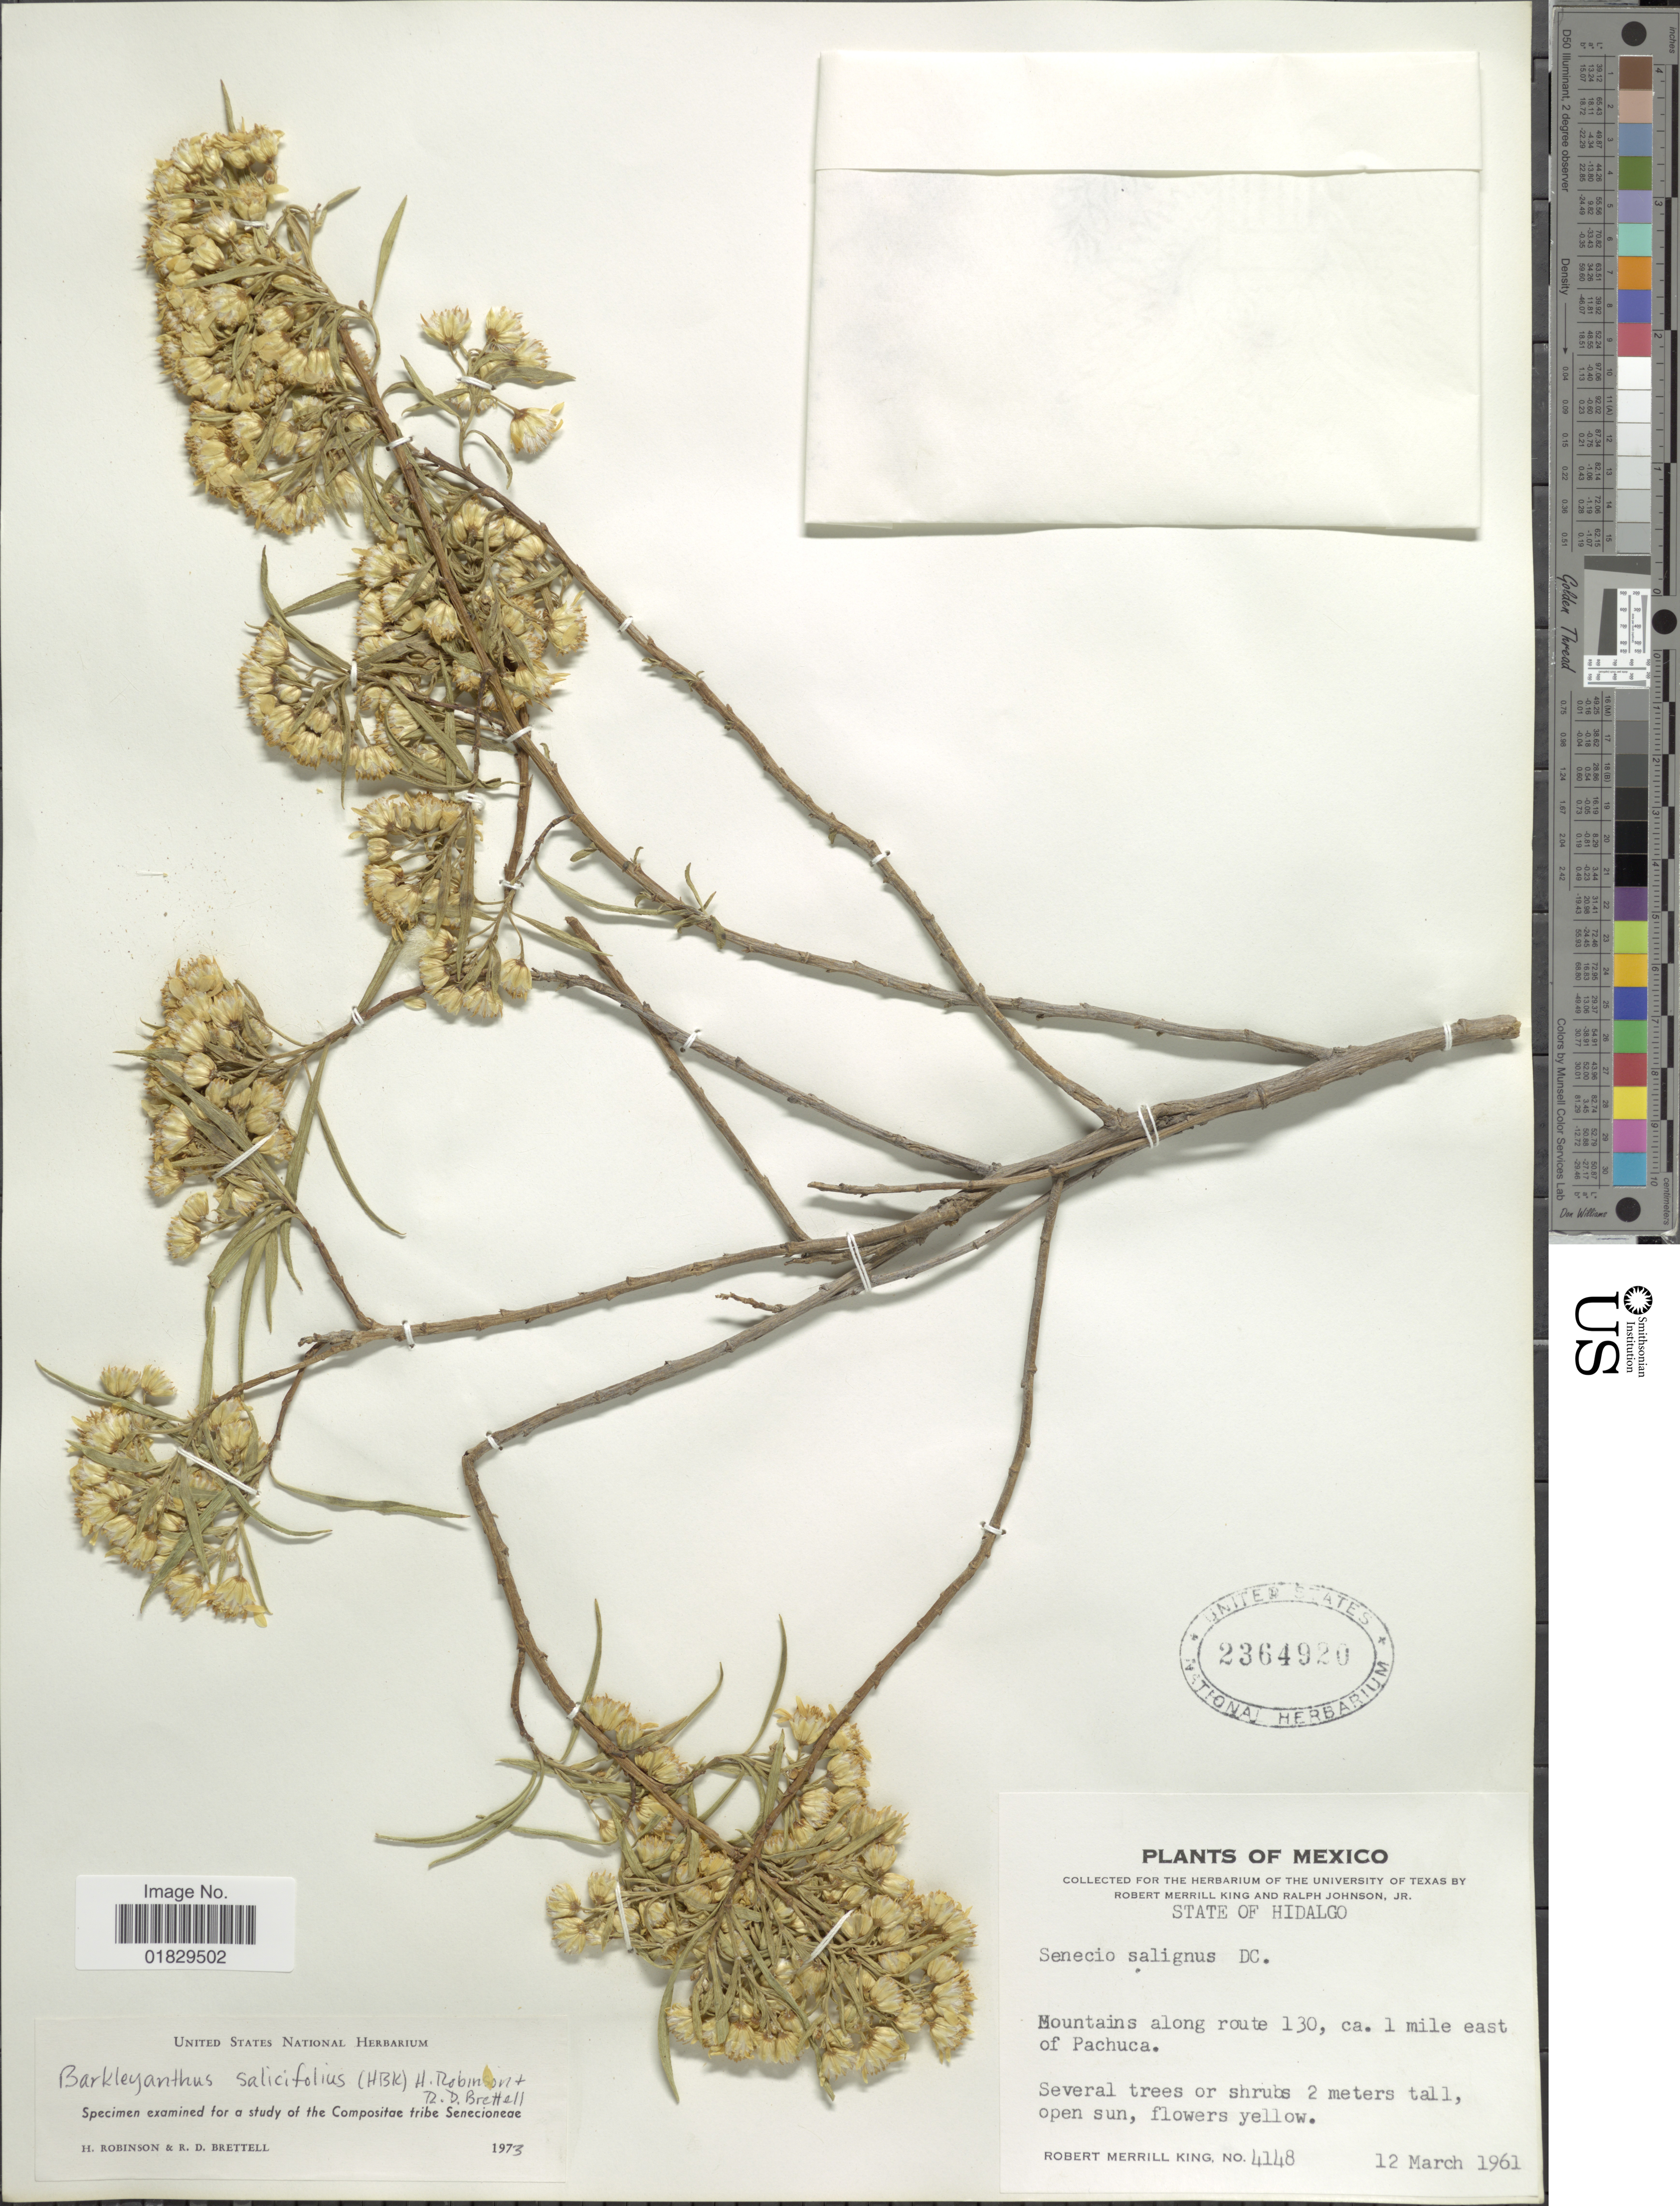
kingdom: Plantae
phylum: Tracheophyta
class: Magnoliopsida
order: Asterales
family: Asteraceae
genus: Barkleyanthus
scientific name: Barkleyanthus salicifolius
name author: (Kunth) H. Rob. & Brettell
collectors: R. M. King & R. Johnson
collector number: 4148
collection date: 1961-03-12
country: Mexico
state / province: Hidalgo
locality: State of Hidalgo. Mountains along route 130, ca. 1 mile east of Pachuca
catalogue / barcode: US 2364920